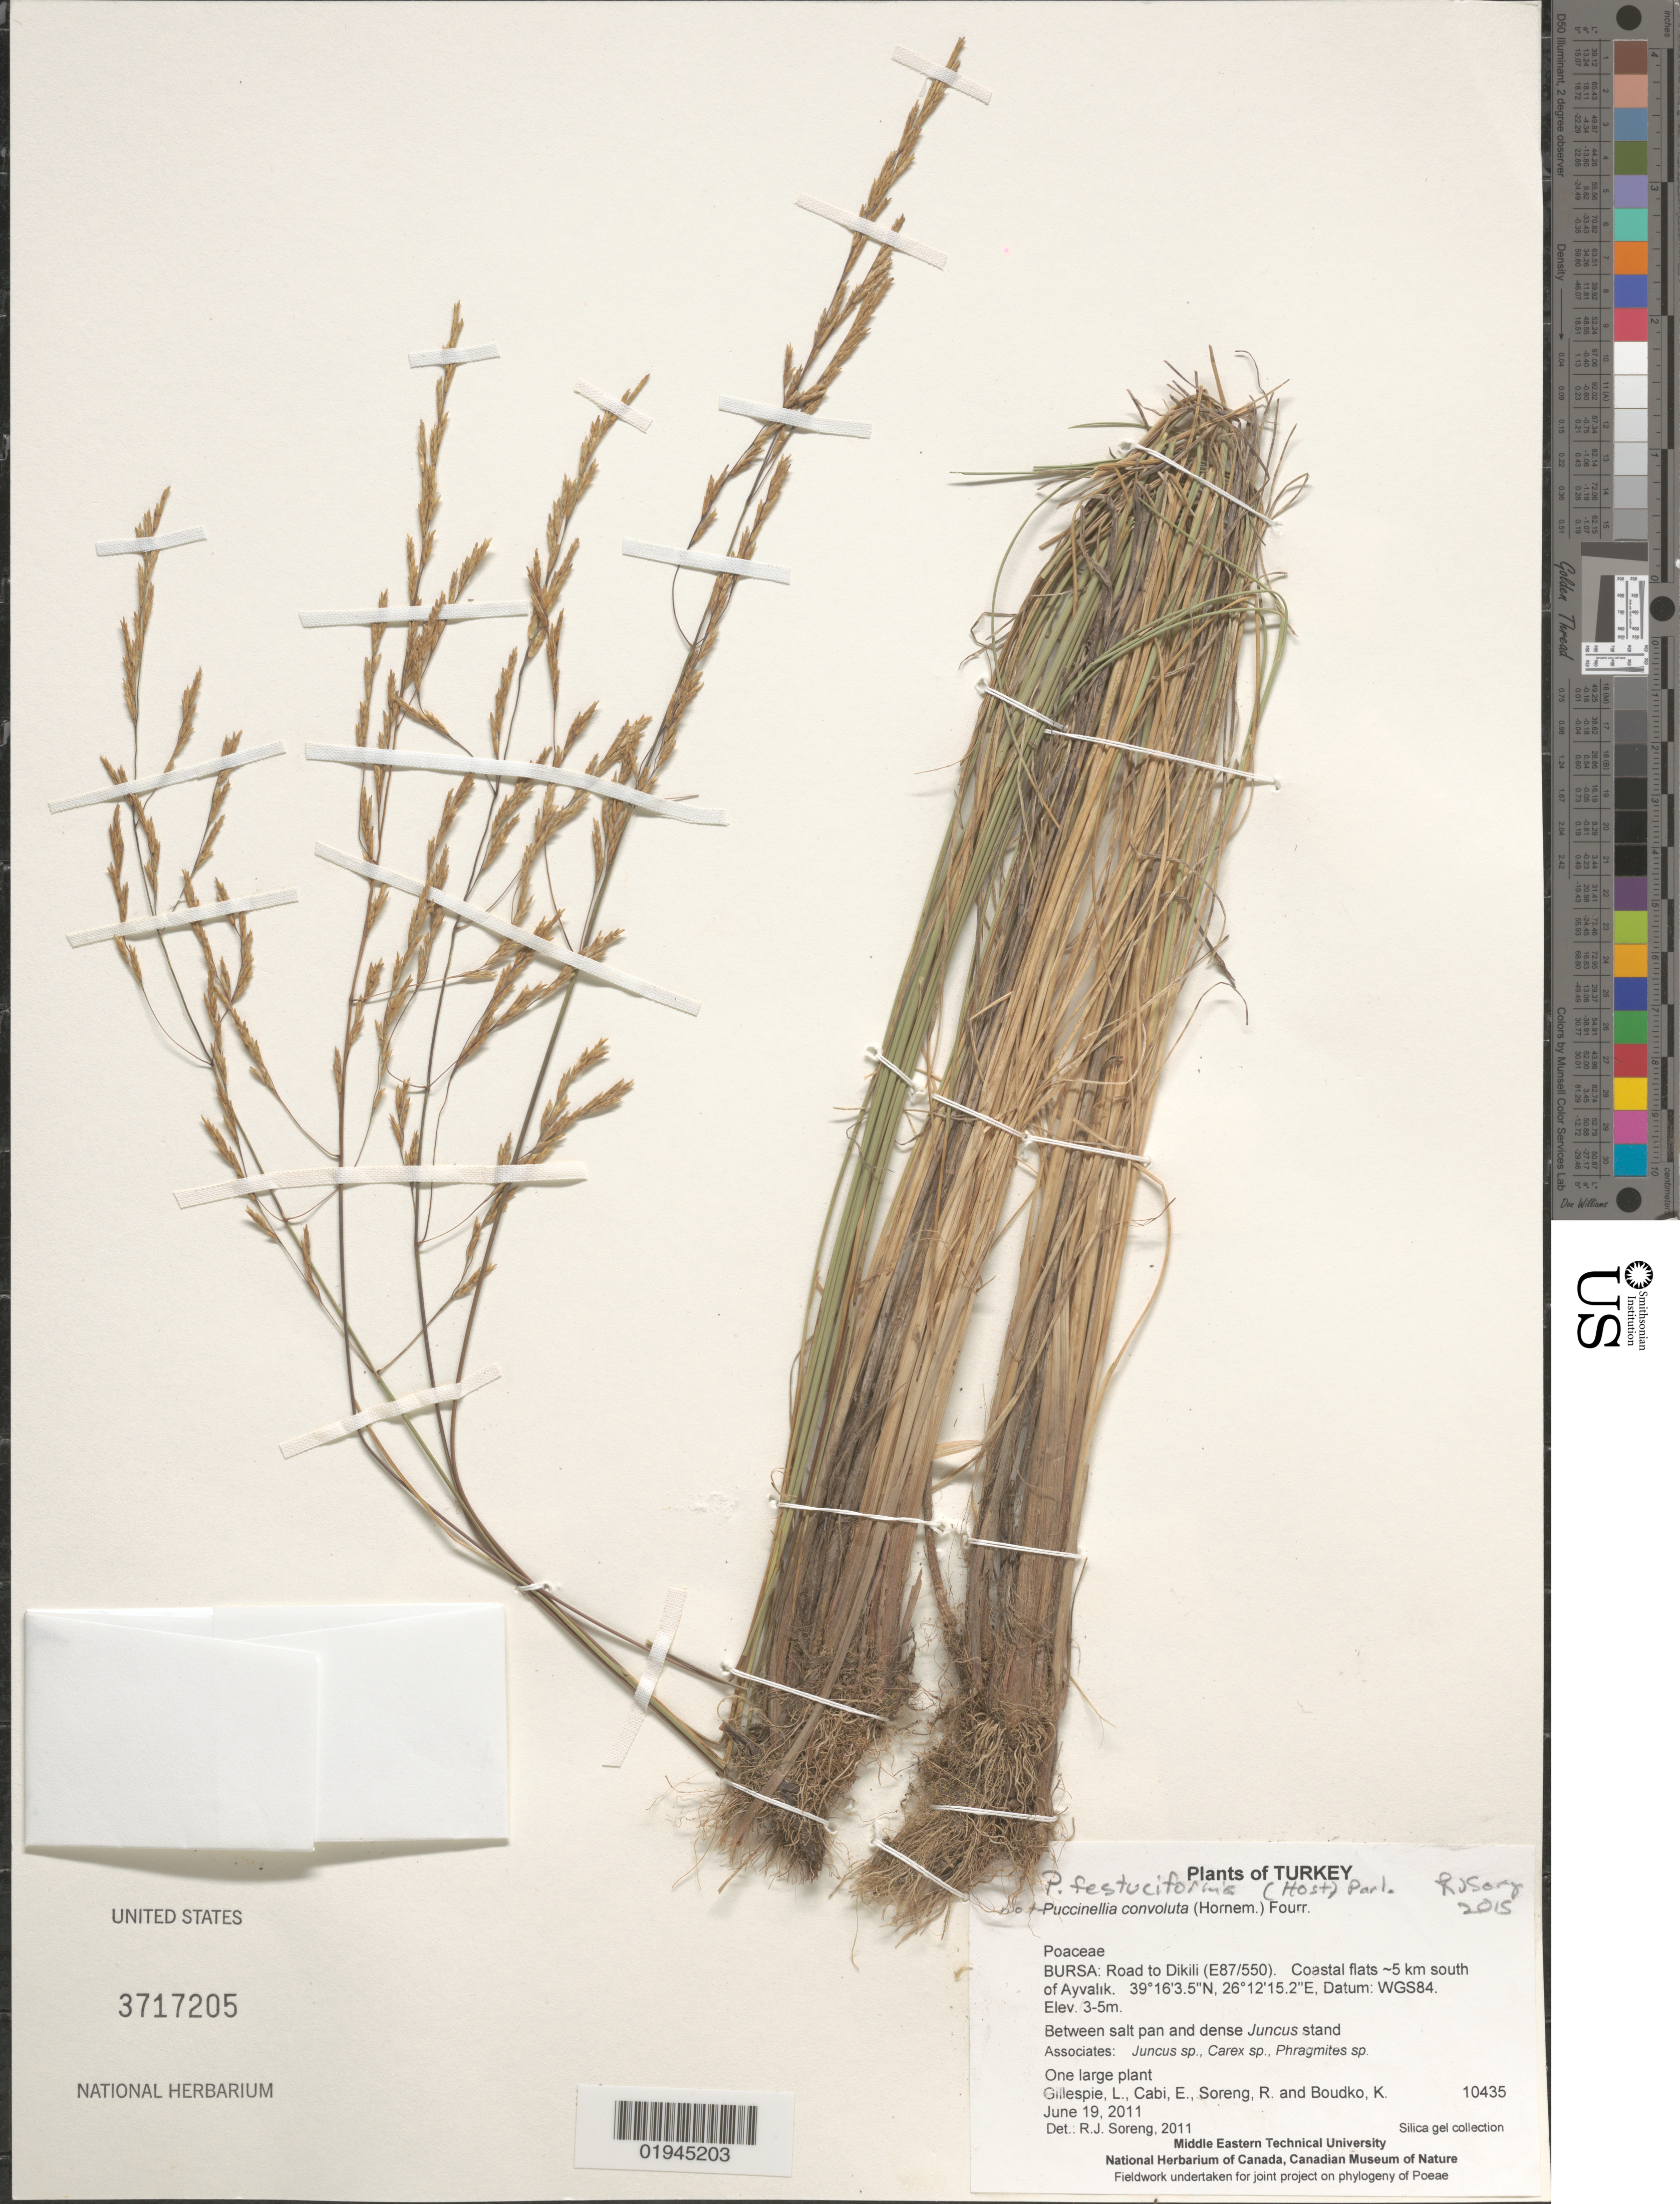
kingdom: Plantae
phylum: Tracheophyta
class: Liliopsida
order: Poales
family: Poaceae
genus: Puccinellia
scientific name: Puccinellia sp.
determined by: Soreng, Robert J., Research Associate (BOT), Smithsonian Institution - National Museum of Natural History (UNITED STATES)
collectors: L. J. Gillespie, E. Cabi, R. J. Soreng & K. Boudko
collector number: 10435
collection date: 2011-06-19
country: Turkey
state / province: Bursa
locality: Road to Dikili (E87/550). Coastal flats ~5 km south of Ayvalik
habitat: Between salt pan and dense Juncus stand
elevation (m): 3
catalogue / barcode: US 3717205